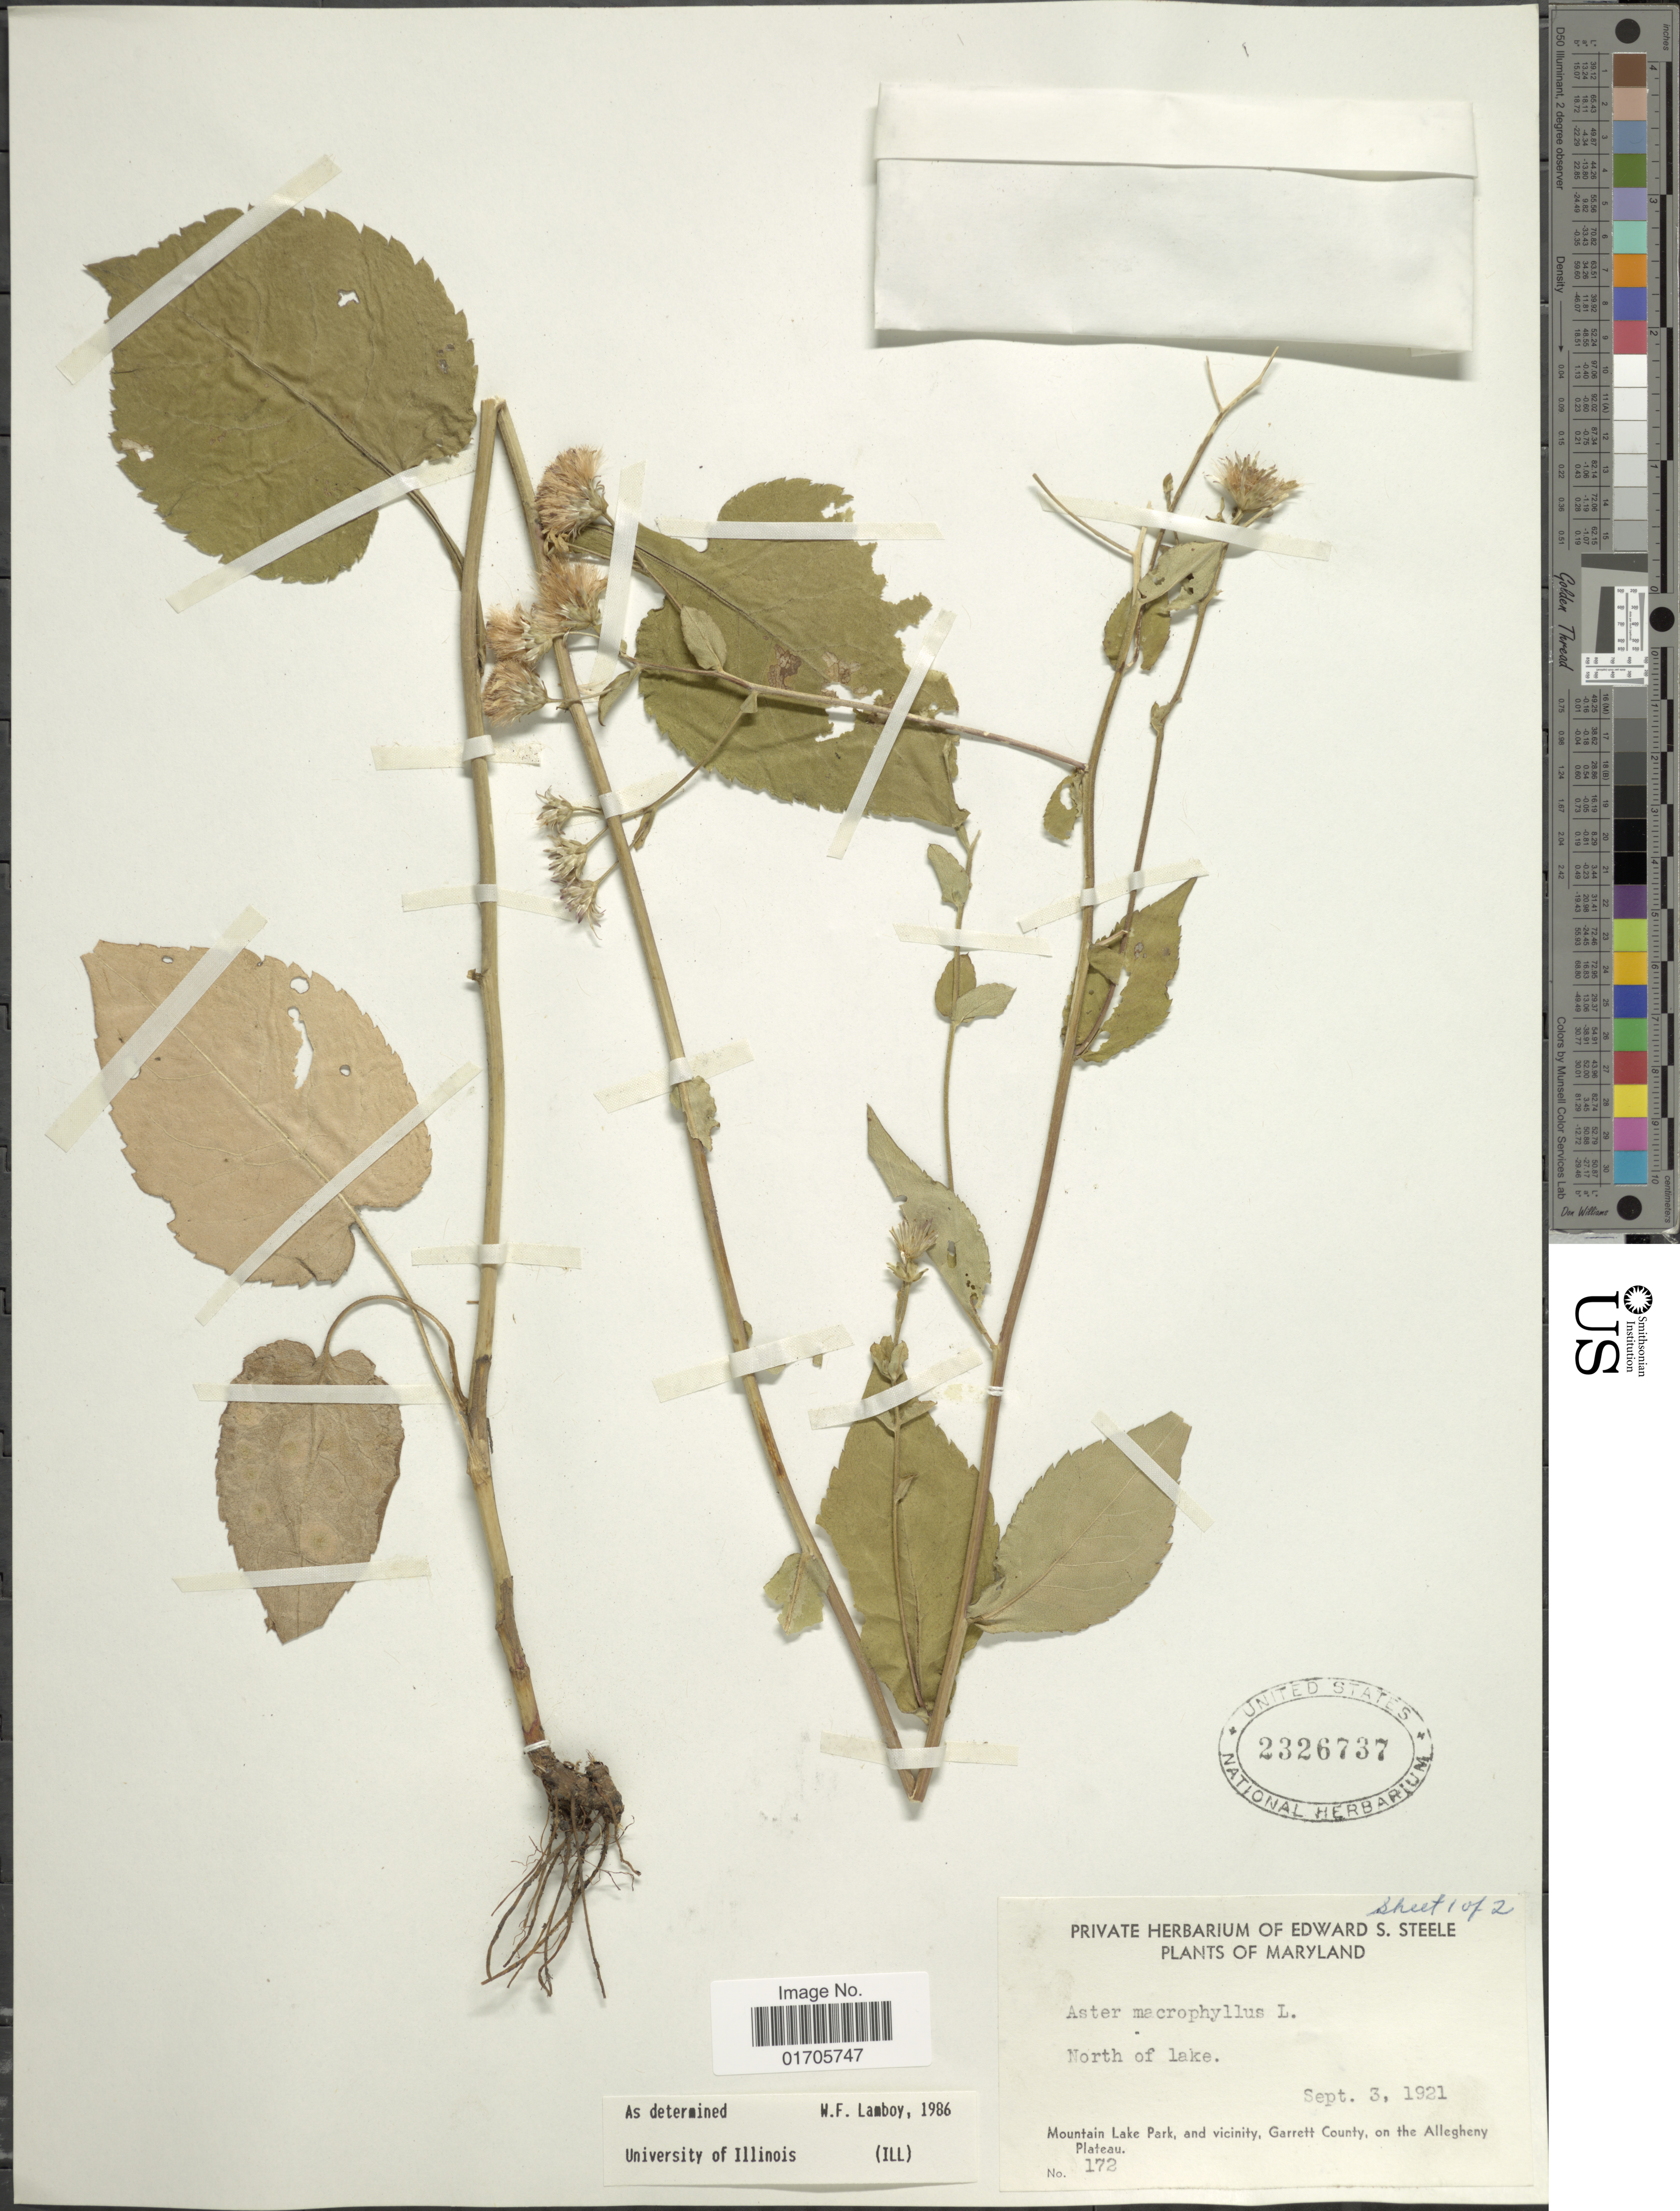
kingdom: Plantae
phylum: Tracheophyta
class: Magnoliopsida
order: Asterales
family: Asteraceae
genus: Eurybia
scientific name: Eurybia macrophylla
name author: (L.) Cass.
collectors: ex herb. Edward S. Steele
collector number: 172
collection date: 1921-09-03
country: United States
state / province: Maryland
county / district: Garrett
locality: Maryland. North of lake. Mountain Lake Park, and vicinity, Garrett County, on the Allegheny Plateau.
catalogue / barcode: US 2326737